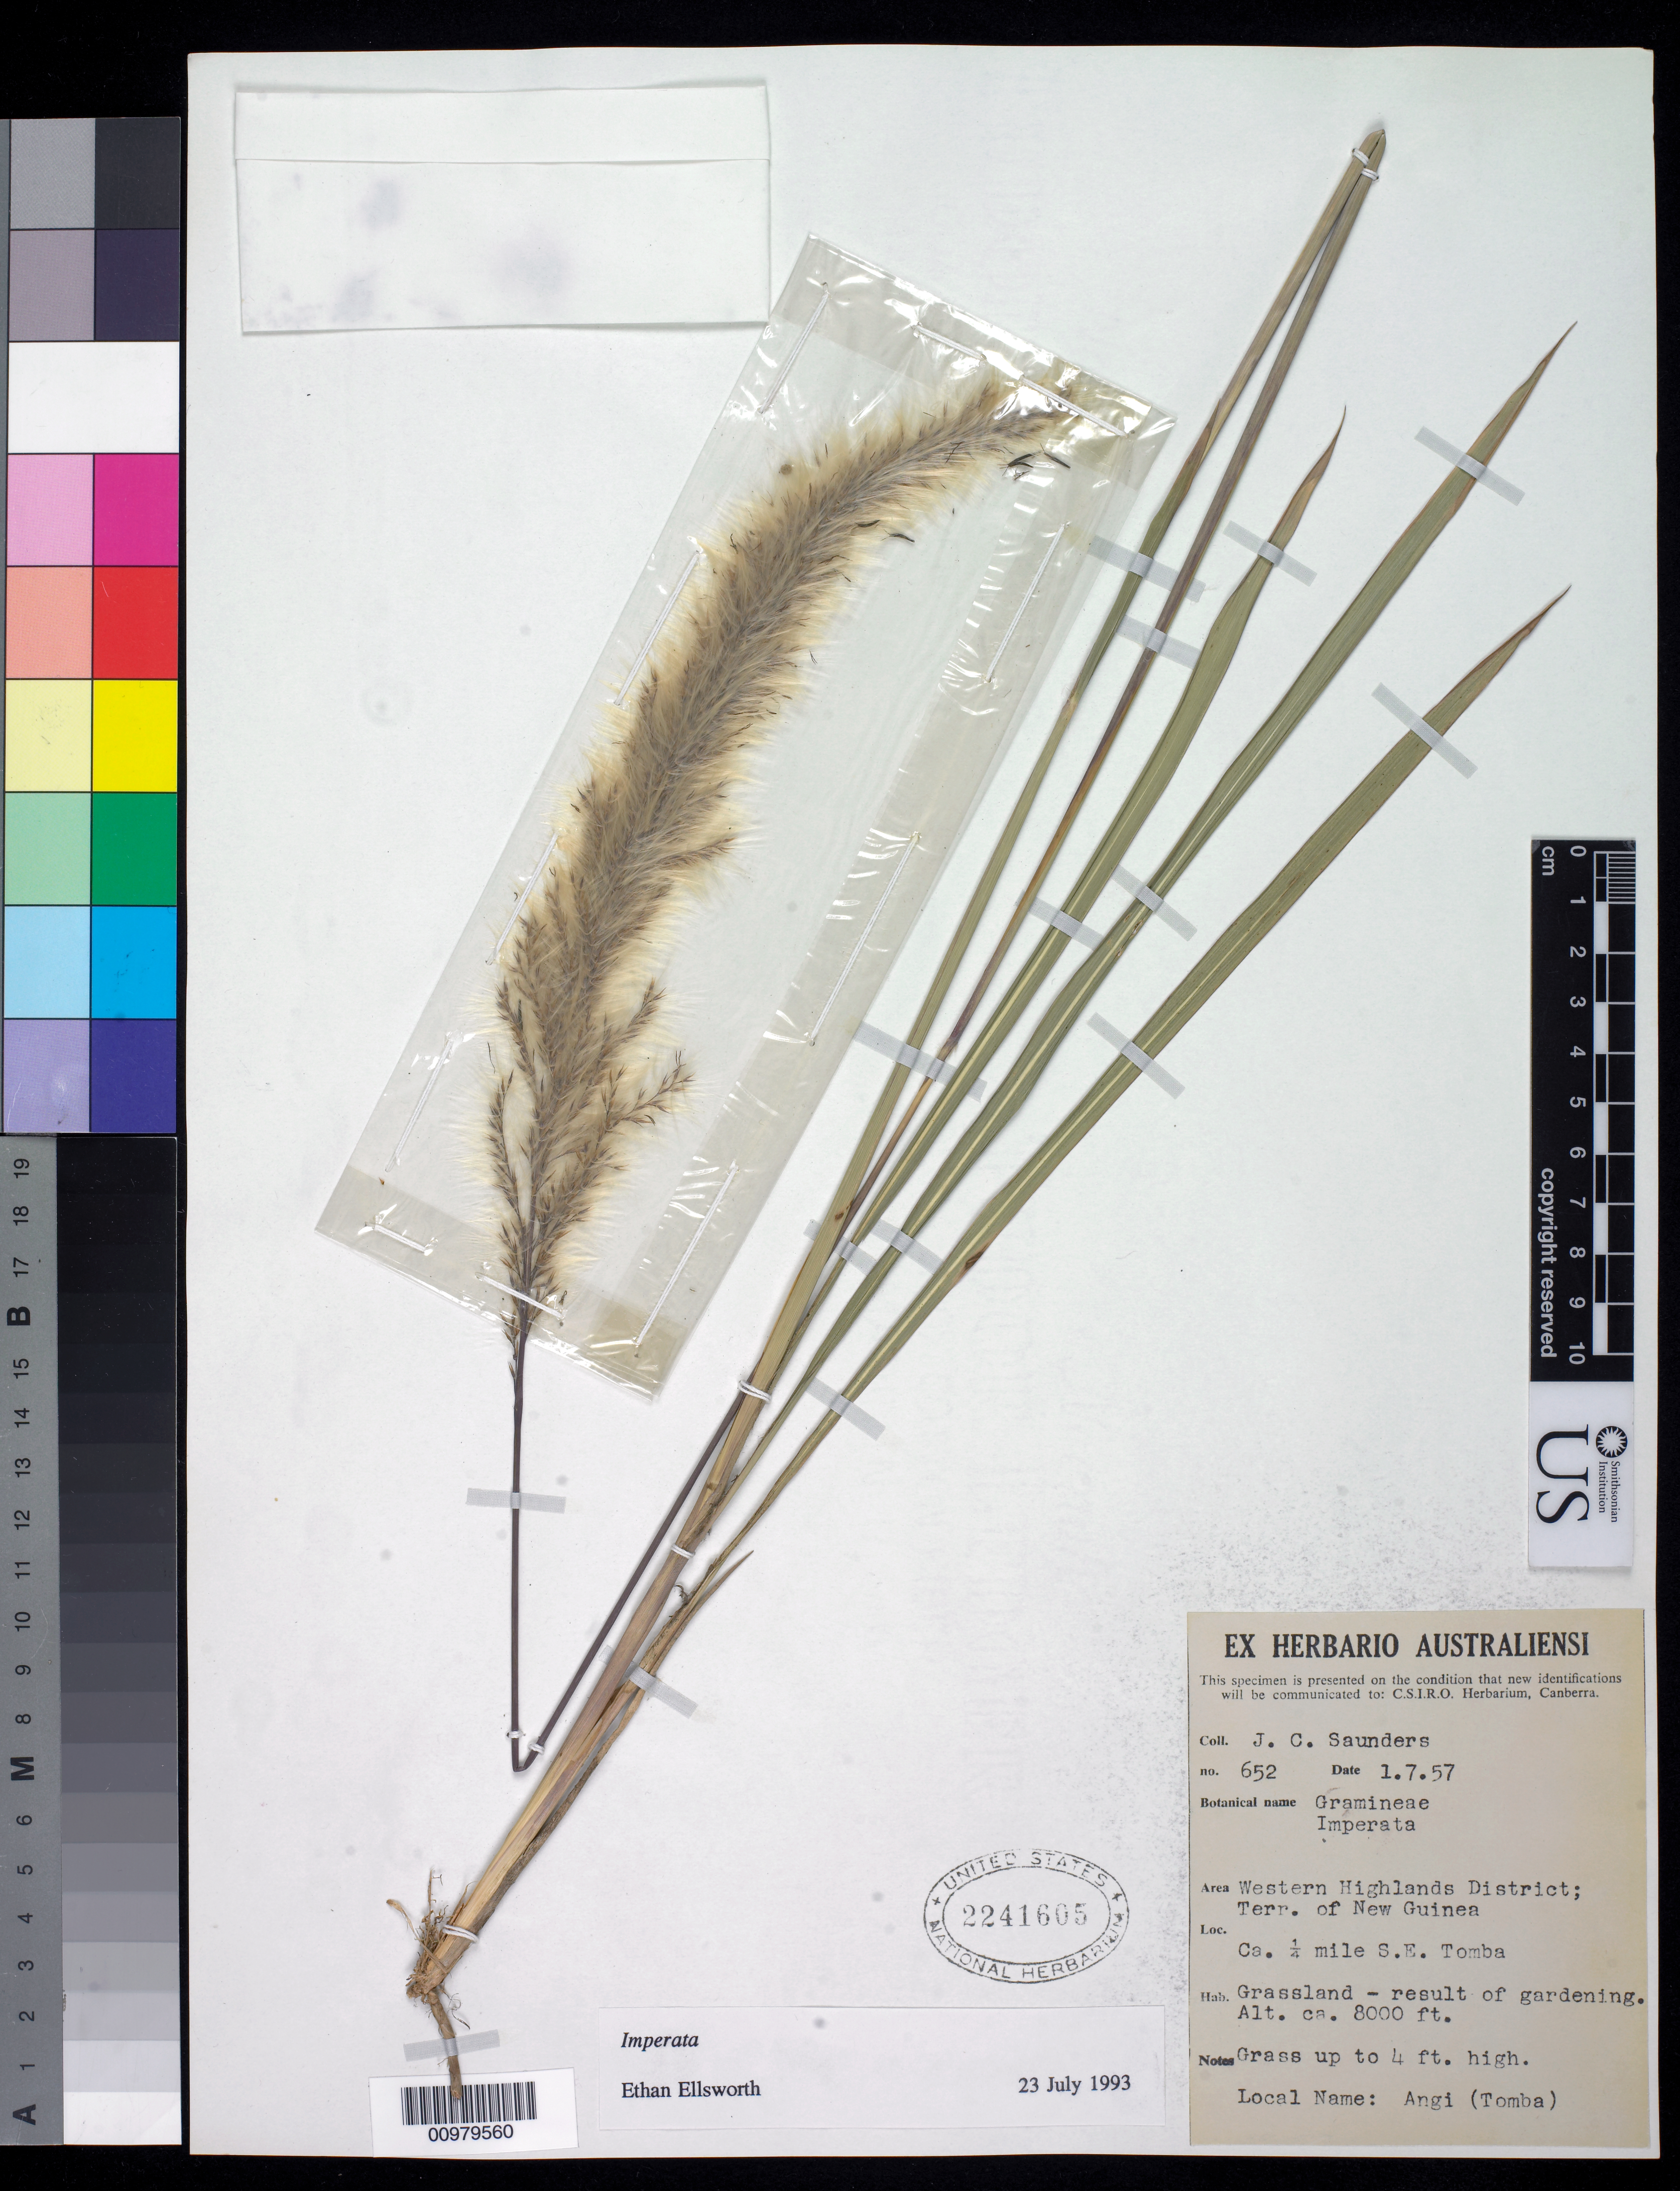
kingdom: Plantae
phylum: Tracheophyta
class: Liliopsida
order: Poales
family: Poaceae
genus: Imperata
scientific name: Imperata sp.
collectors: J. C. Saunders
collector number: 652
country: Papua New Guinea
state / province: Western Highlands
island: New Guinea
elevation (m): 2438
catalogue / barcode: US 2241605